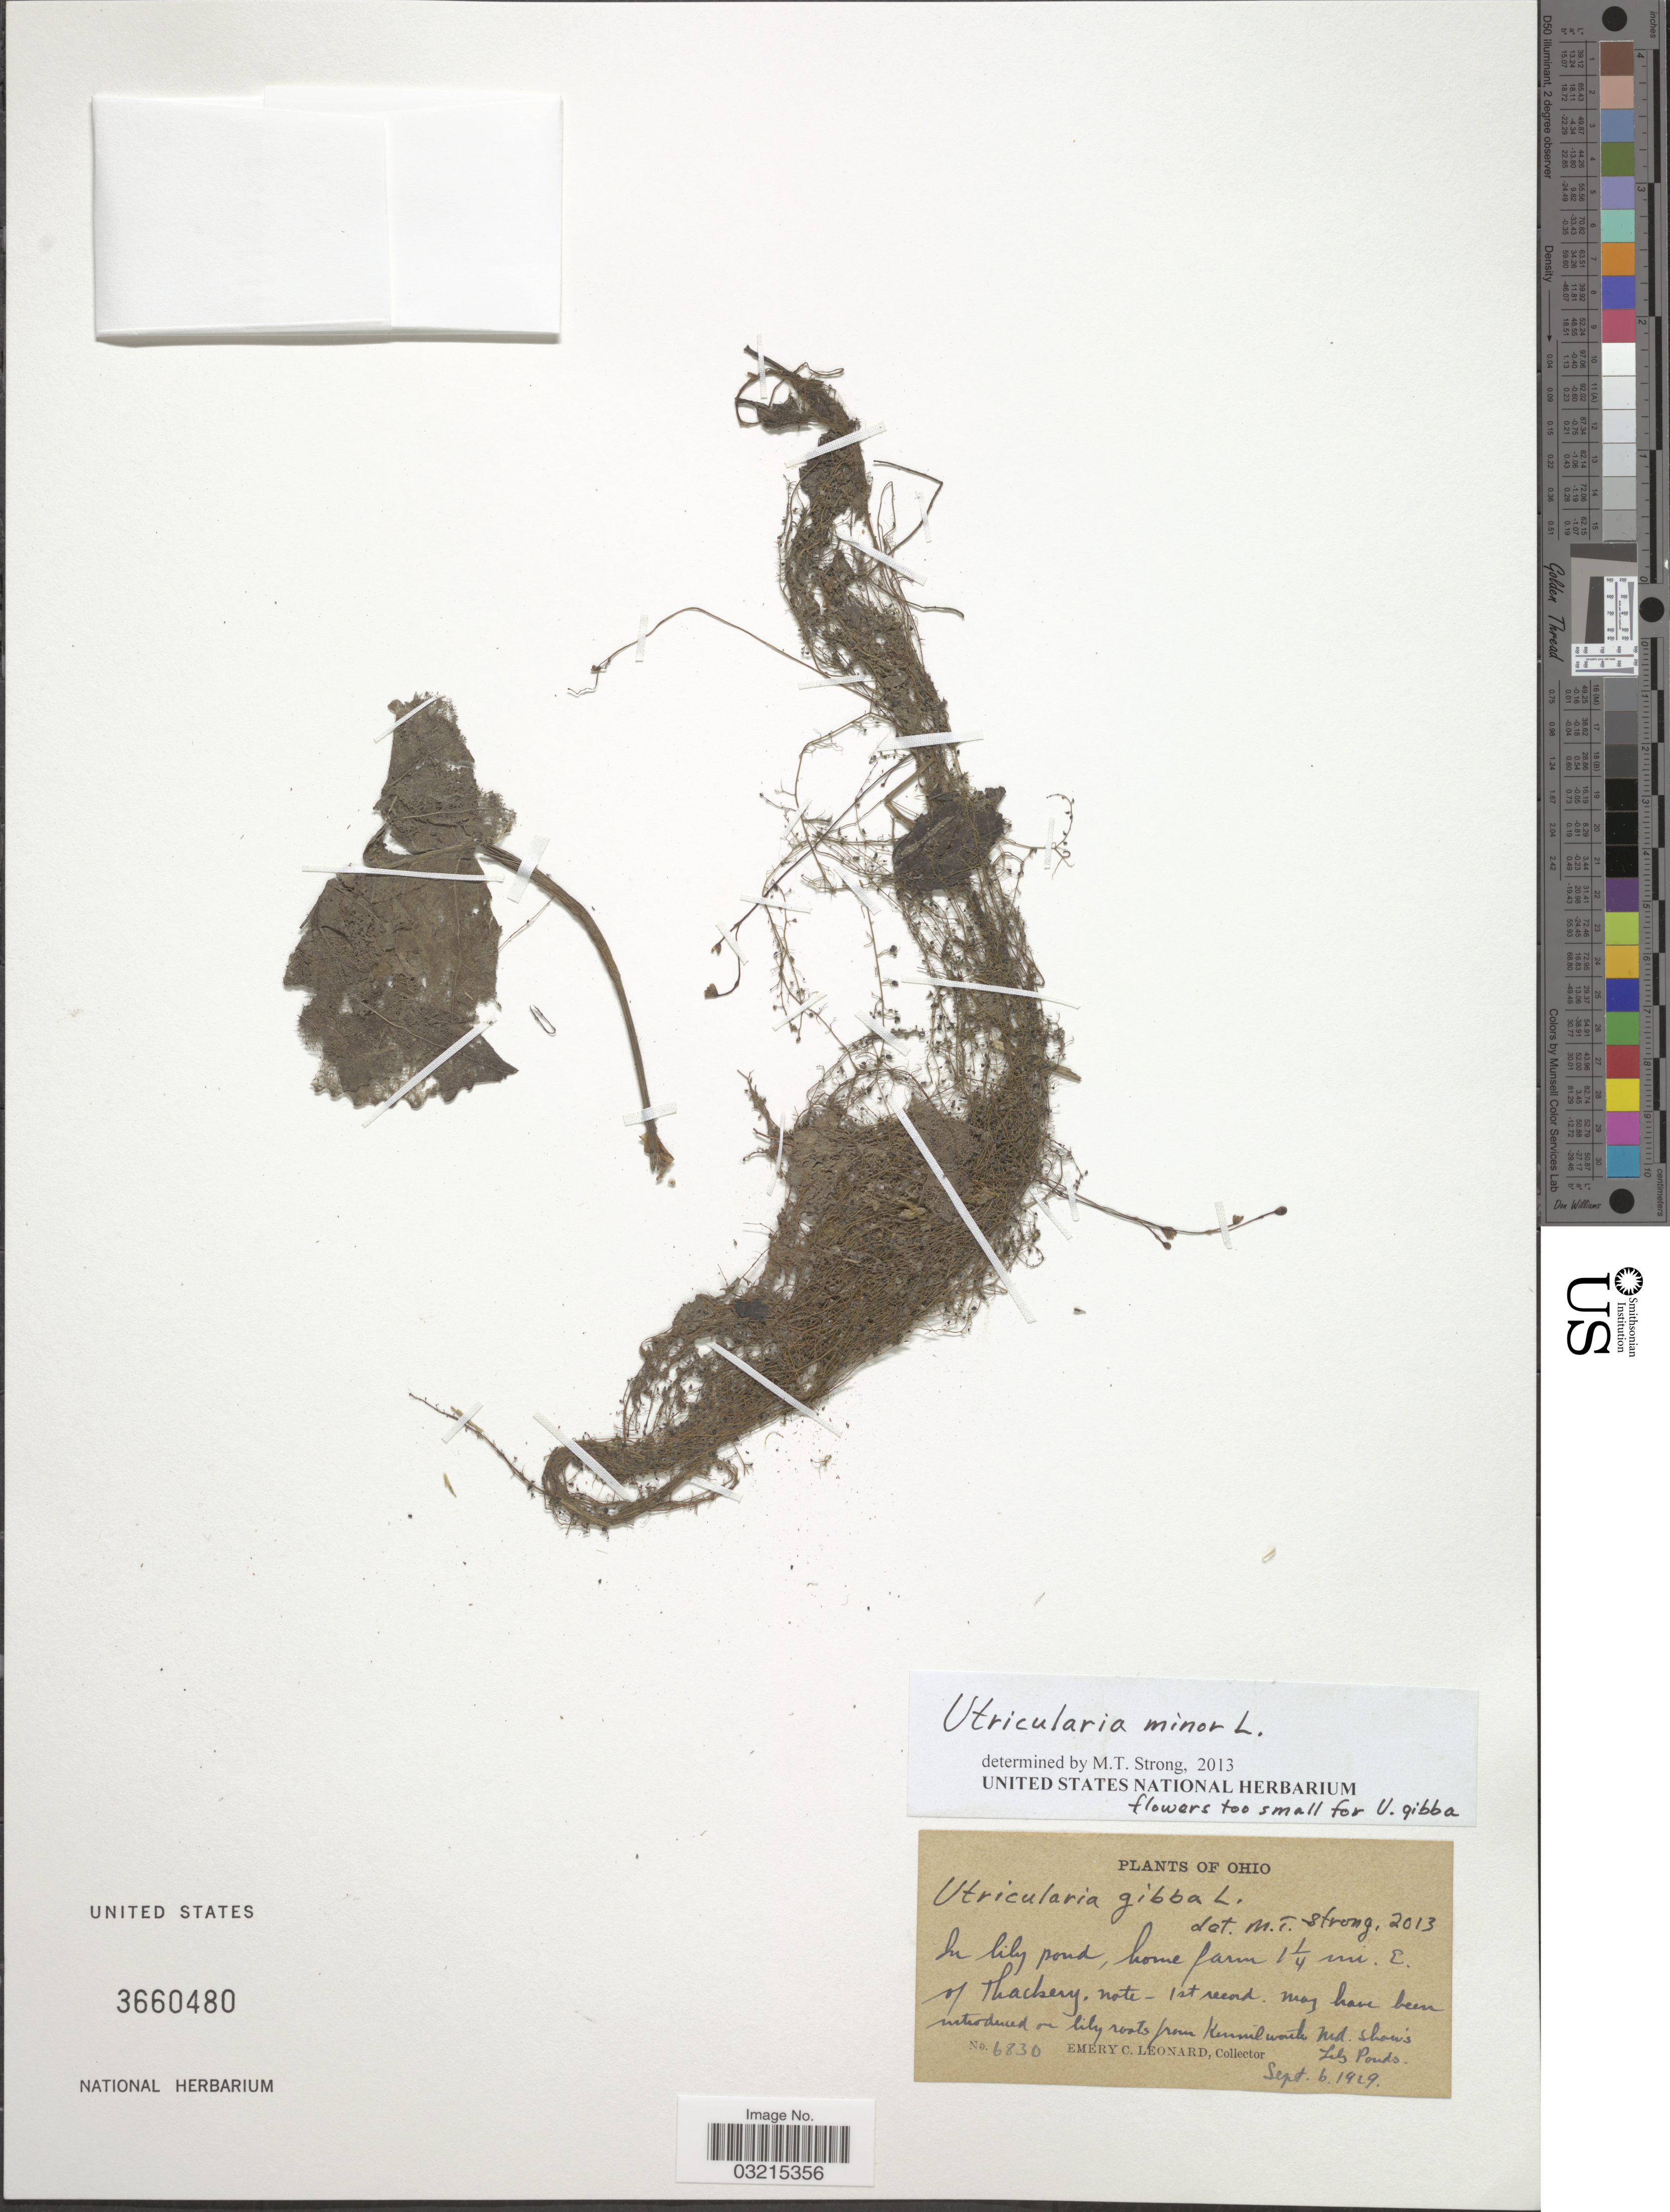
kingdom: Plantae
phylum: Tracheophyta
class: Magnoliopsida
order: Lamiales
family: Lentibulariaceae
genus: Utricularia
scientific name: Utricularia minor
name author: L.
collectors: E. C. Leonard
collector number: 6830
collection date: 1929-09-06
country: United States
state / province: Ohio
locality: In lily pond, home farm 1¼ mi. E. of Thackery.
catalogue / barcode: US 3660480